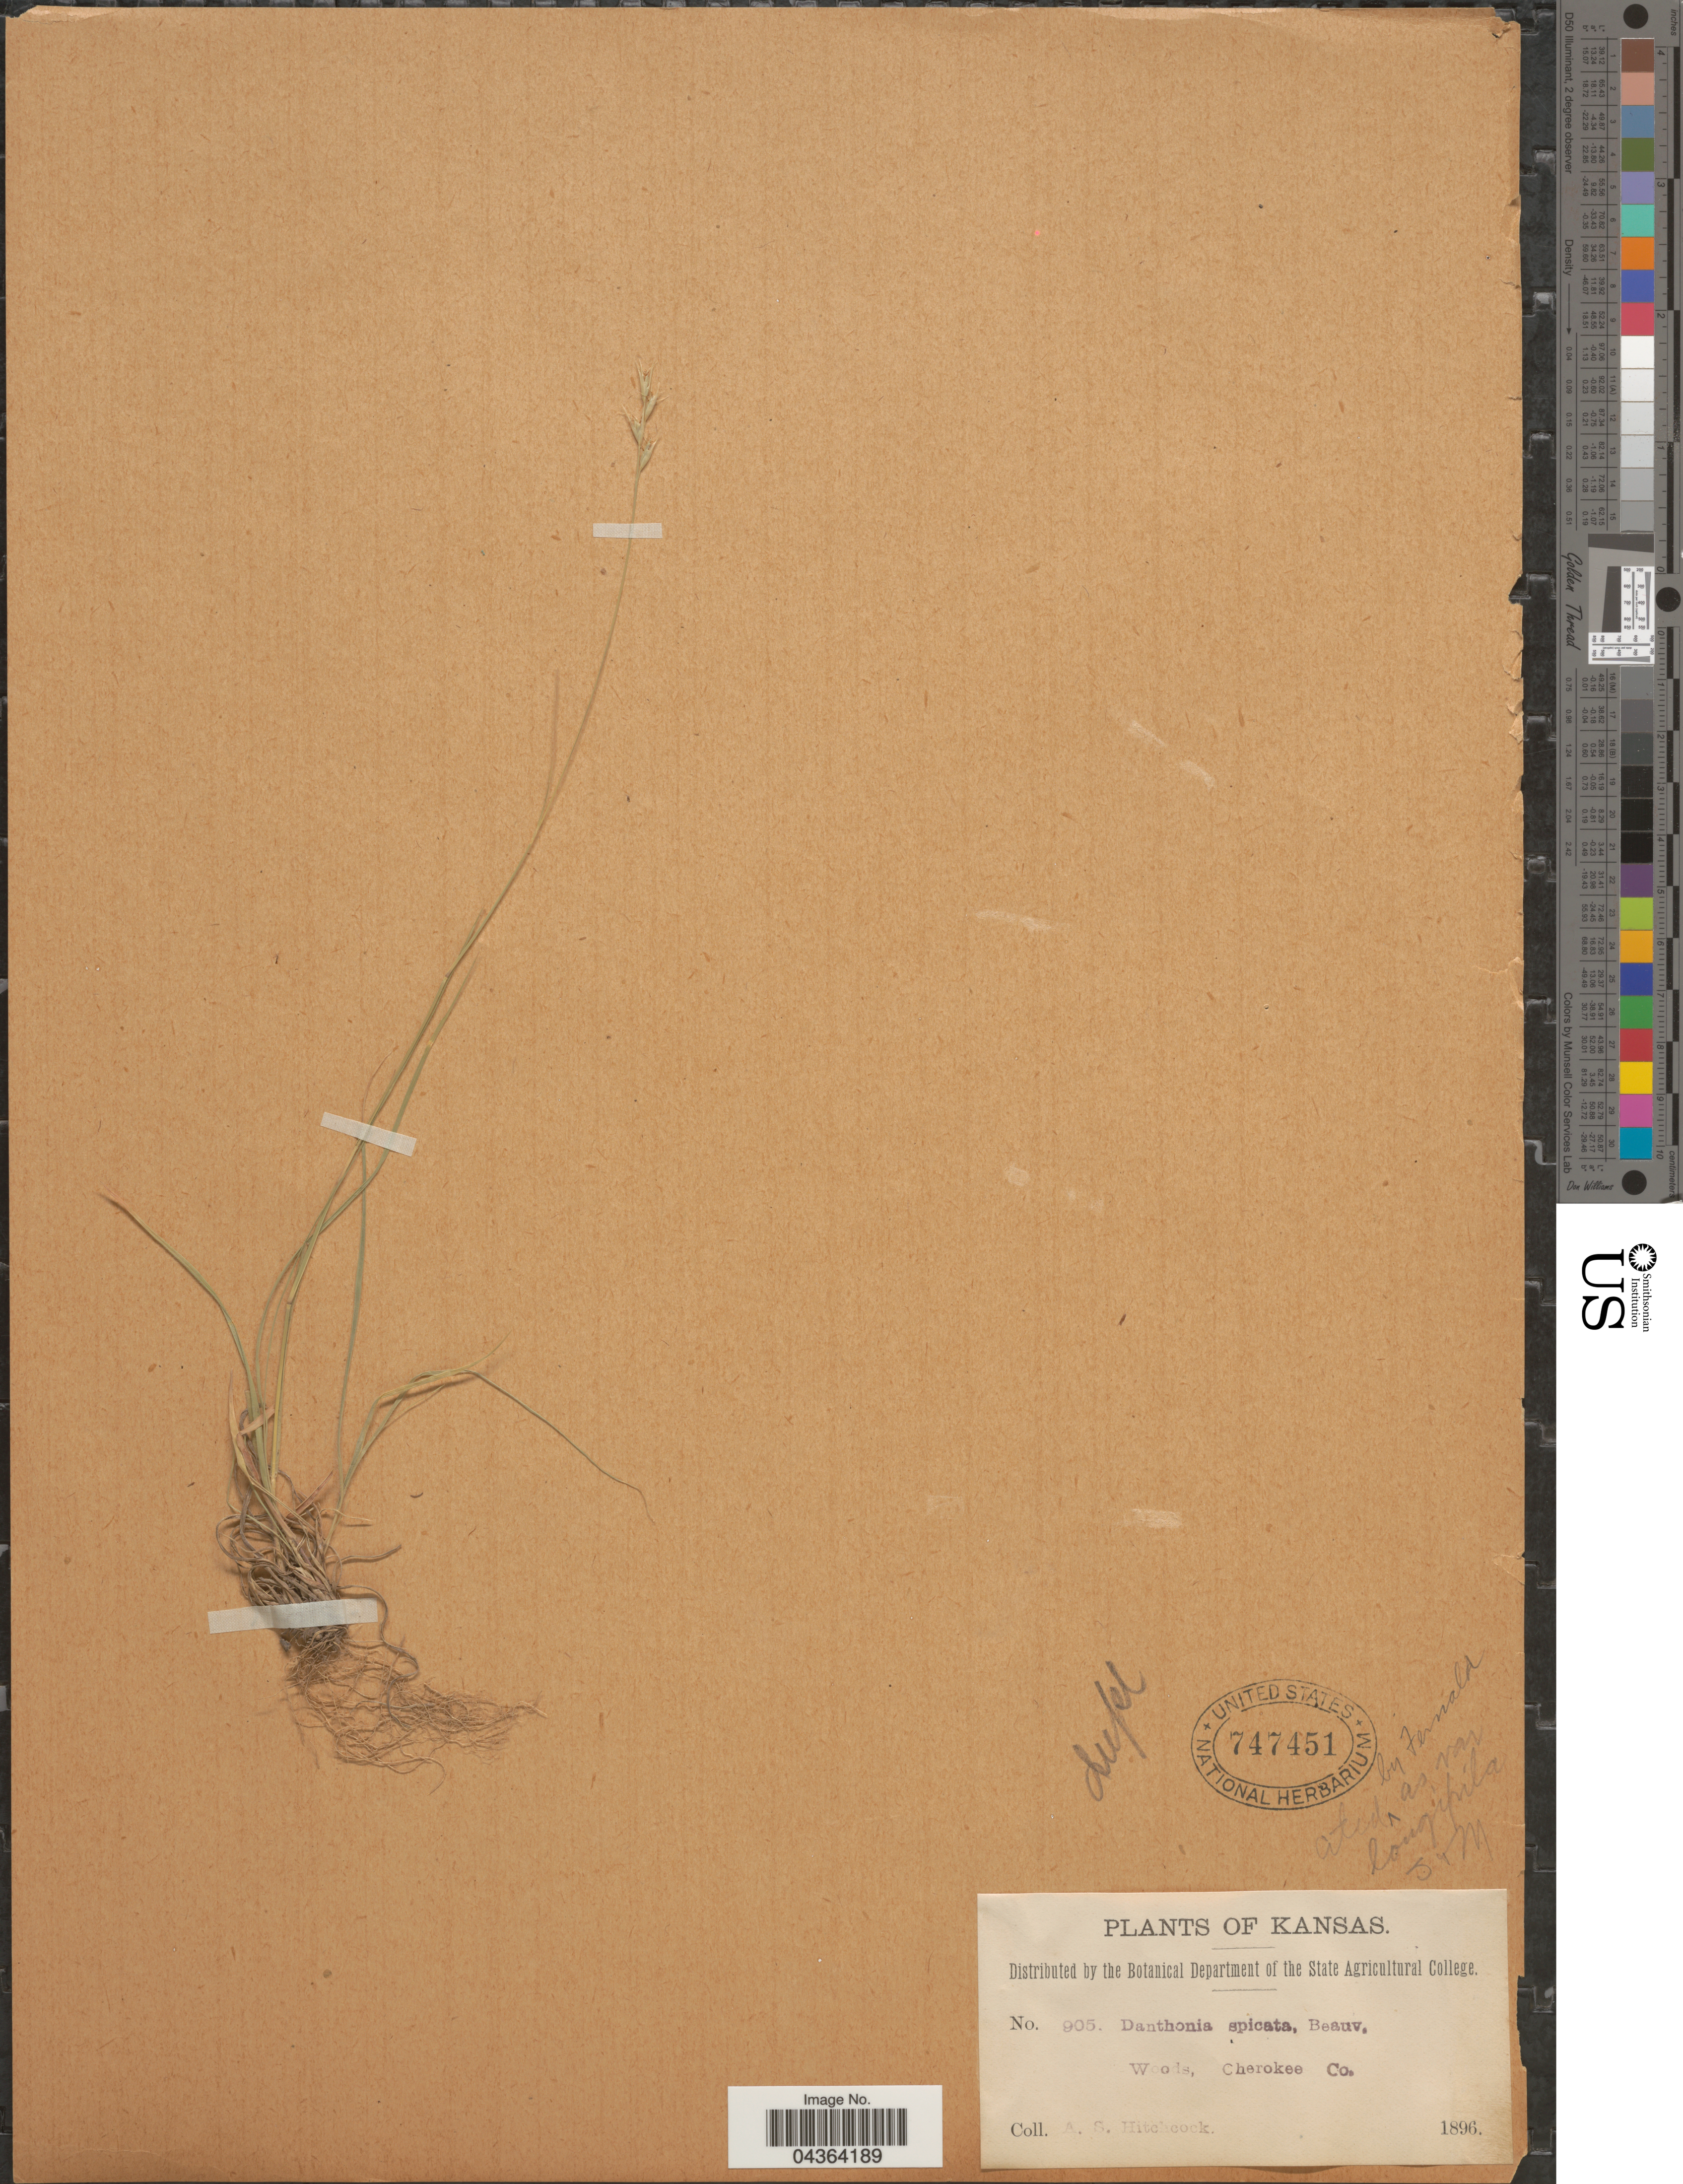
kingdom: Plantae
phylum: Tracheophyta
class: Liliopsida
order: Poales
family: Poaceae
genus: Danthonia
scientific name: Danthonia spicata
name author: (L.) P. Beauv. ex Roem. & Schult.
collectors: A. S. Hitchcock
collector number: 905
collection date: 1896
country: United States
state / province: Kansas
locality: Woods, Cherokee Co.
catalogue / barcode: US 747451